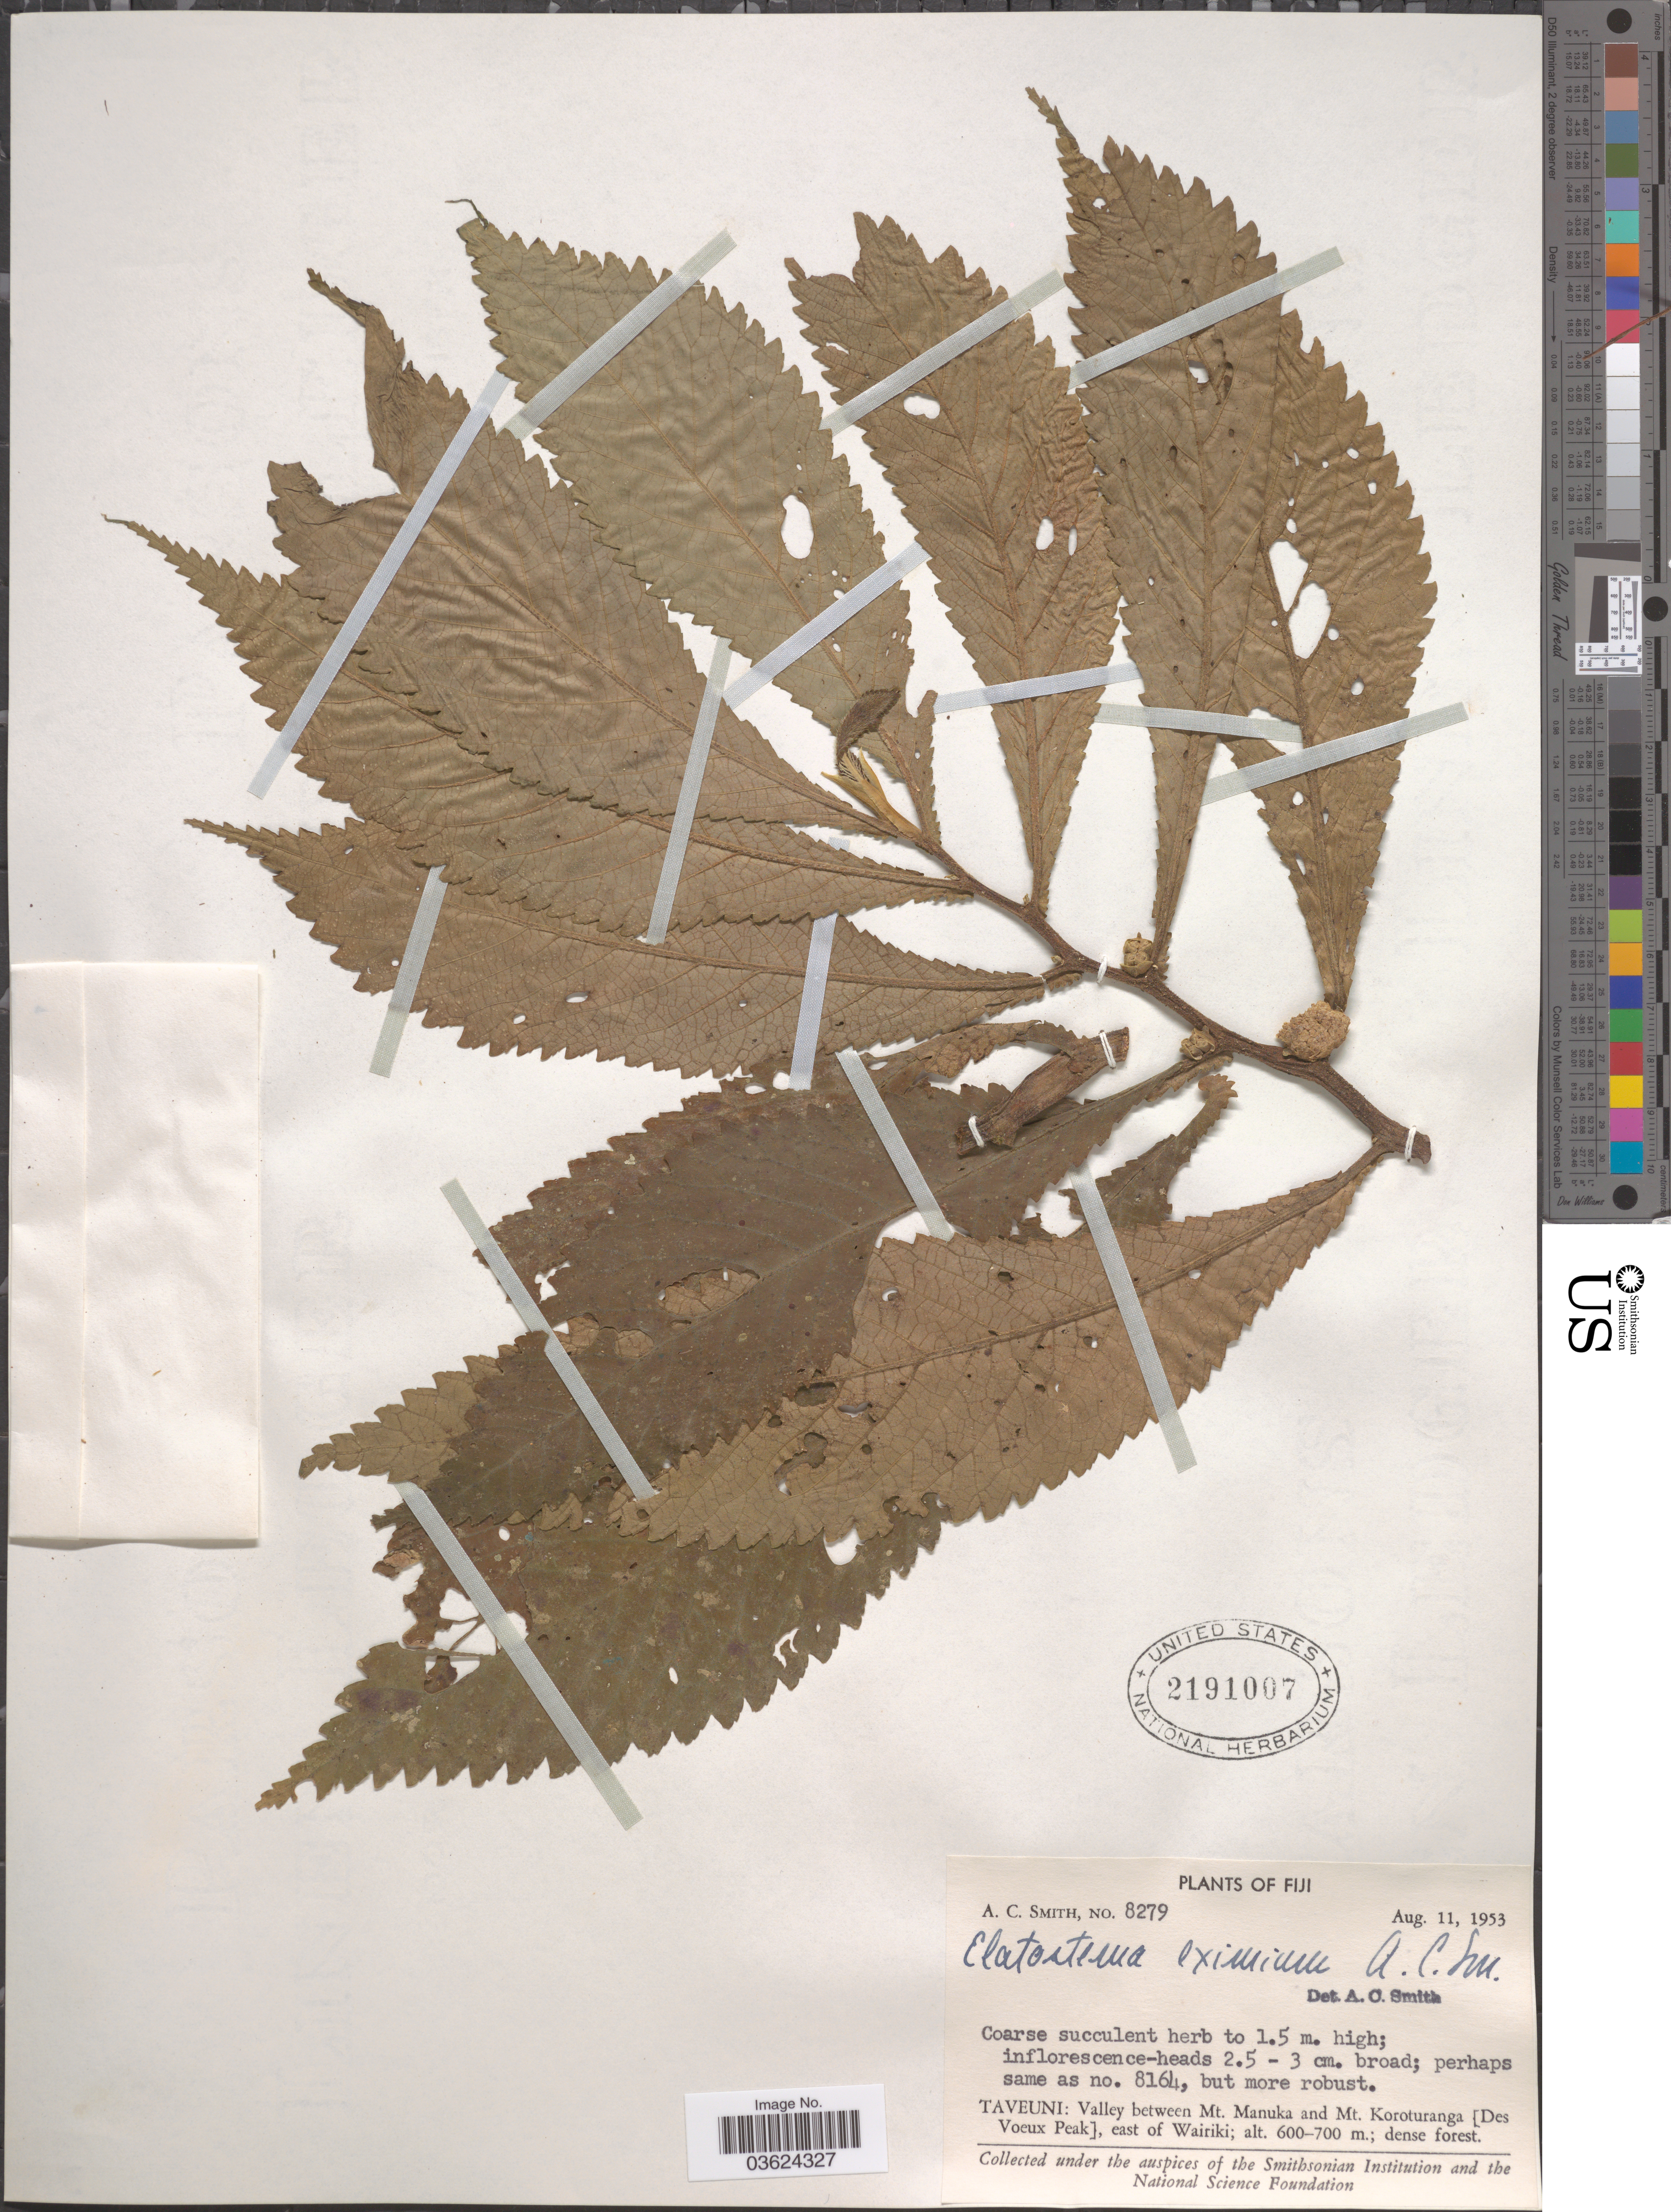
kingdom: Plantae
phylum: Tracheophyta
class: Magnoliopsida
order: Rosales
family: Urticaceae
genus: Elatostema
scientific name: Elatostema eximium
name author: A.C. Sm.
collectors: A. C. Smith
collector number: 8279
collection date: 1953-08-11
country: Fiji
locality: Taveuni: Valley between Mt. Manuka and Mt. Koroturanga {Des Voeux Peak}, east of Wairiki.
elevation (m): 600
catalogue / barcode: US 2191007